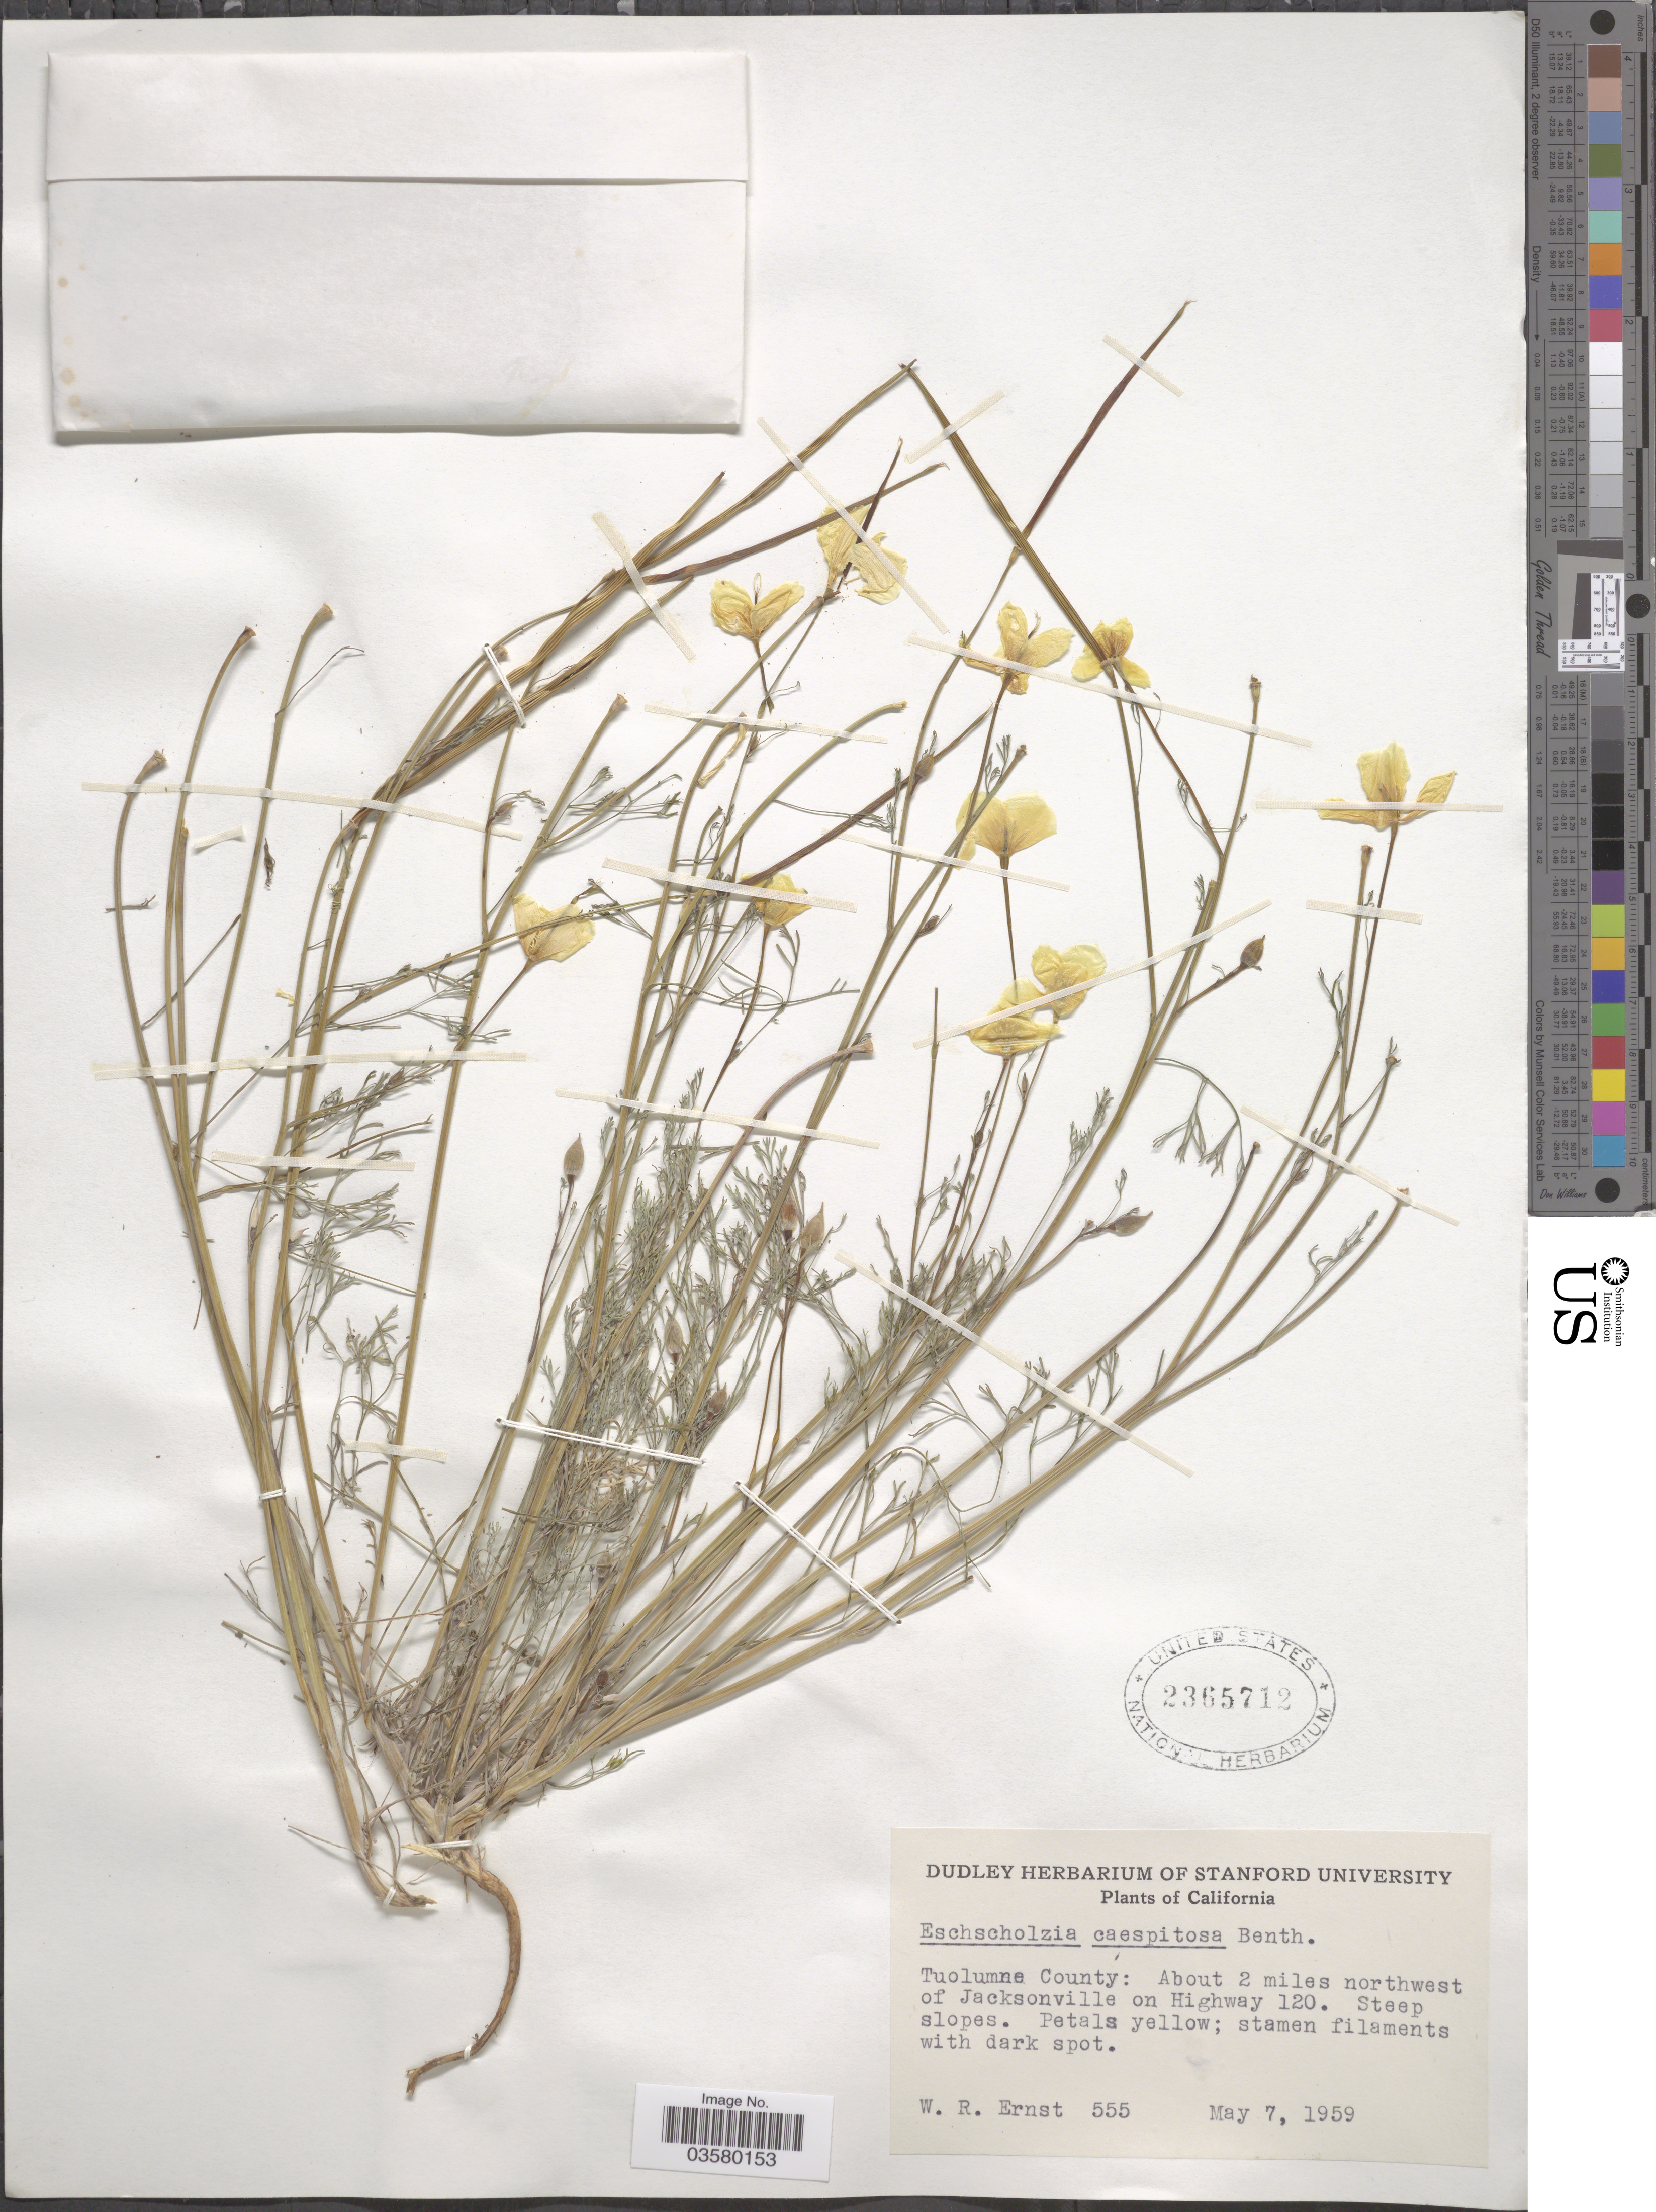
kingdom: Plantae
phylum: Tracheophyta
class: Magnoliopsida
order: Ranunculales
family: Papaveraceae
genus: Eschscholzia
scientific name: Eschscholzia caespitosa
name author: Benth.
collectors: W. R. Ernst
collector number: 555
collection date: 1959-05-07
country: United States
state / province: California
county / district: Tuolumne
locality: Tuolumne County: About 2 miles northwest of Jacksonville on Highway 120.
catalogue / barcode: US 2365712